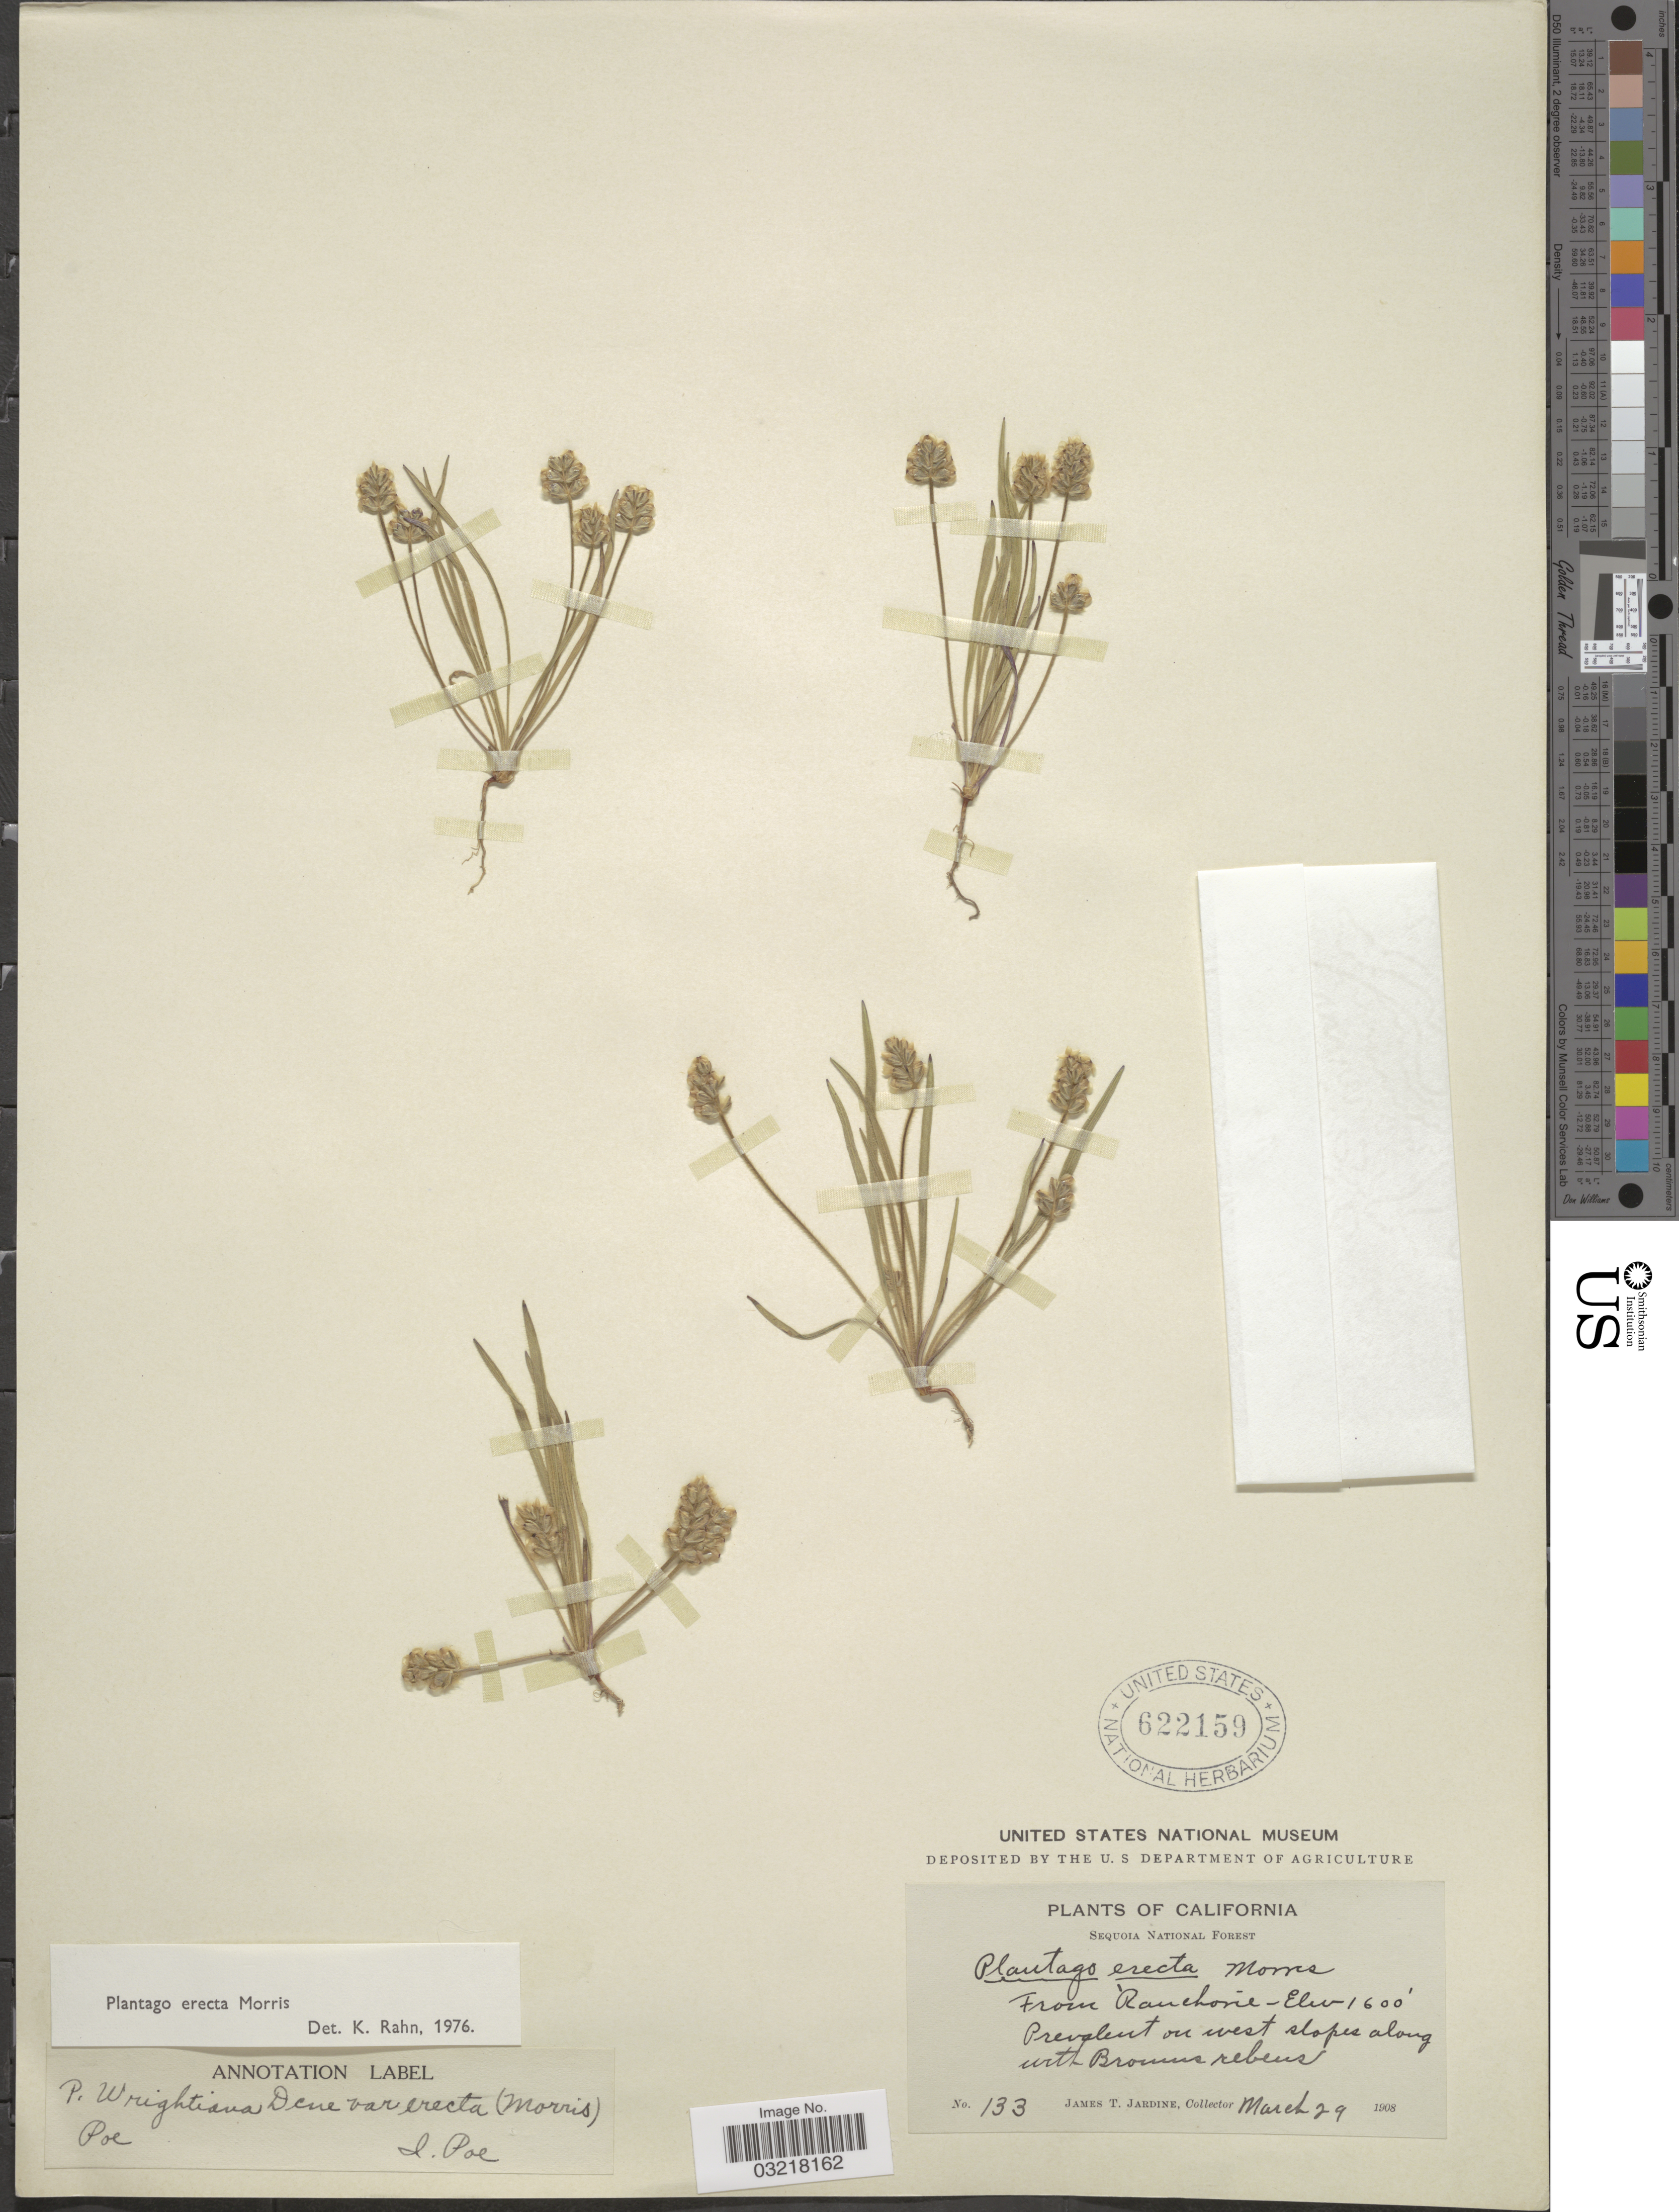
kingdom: Plantae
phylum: Tracheophyta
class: Magnoliopsida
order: Lamiales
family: Plantaginaceae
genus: Plantago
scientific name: Plantago erecta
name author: Morris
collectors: J. T. Jardine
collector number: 133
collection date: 1908-03-29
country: United States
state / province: California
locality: Sequoia National Forest. From Ranchorie. Prevalent on west slopes.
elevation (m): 488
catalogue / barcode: US 622159